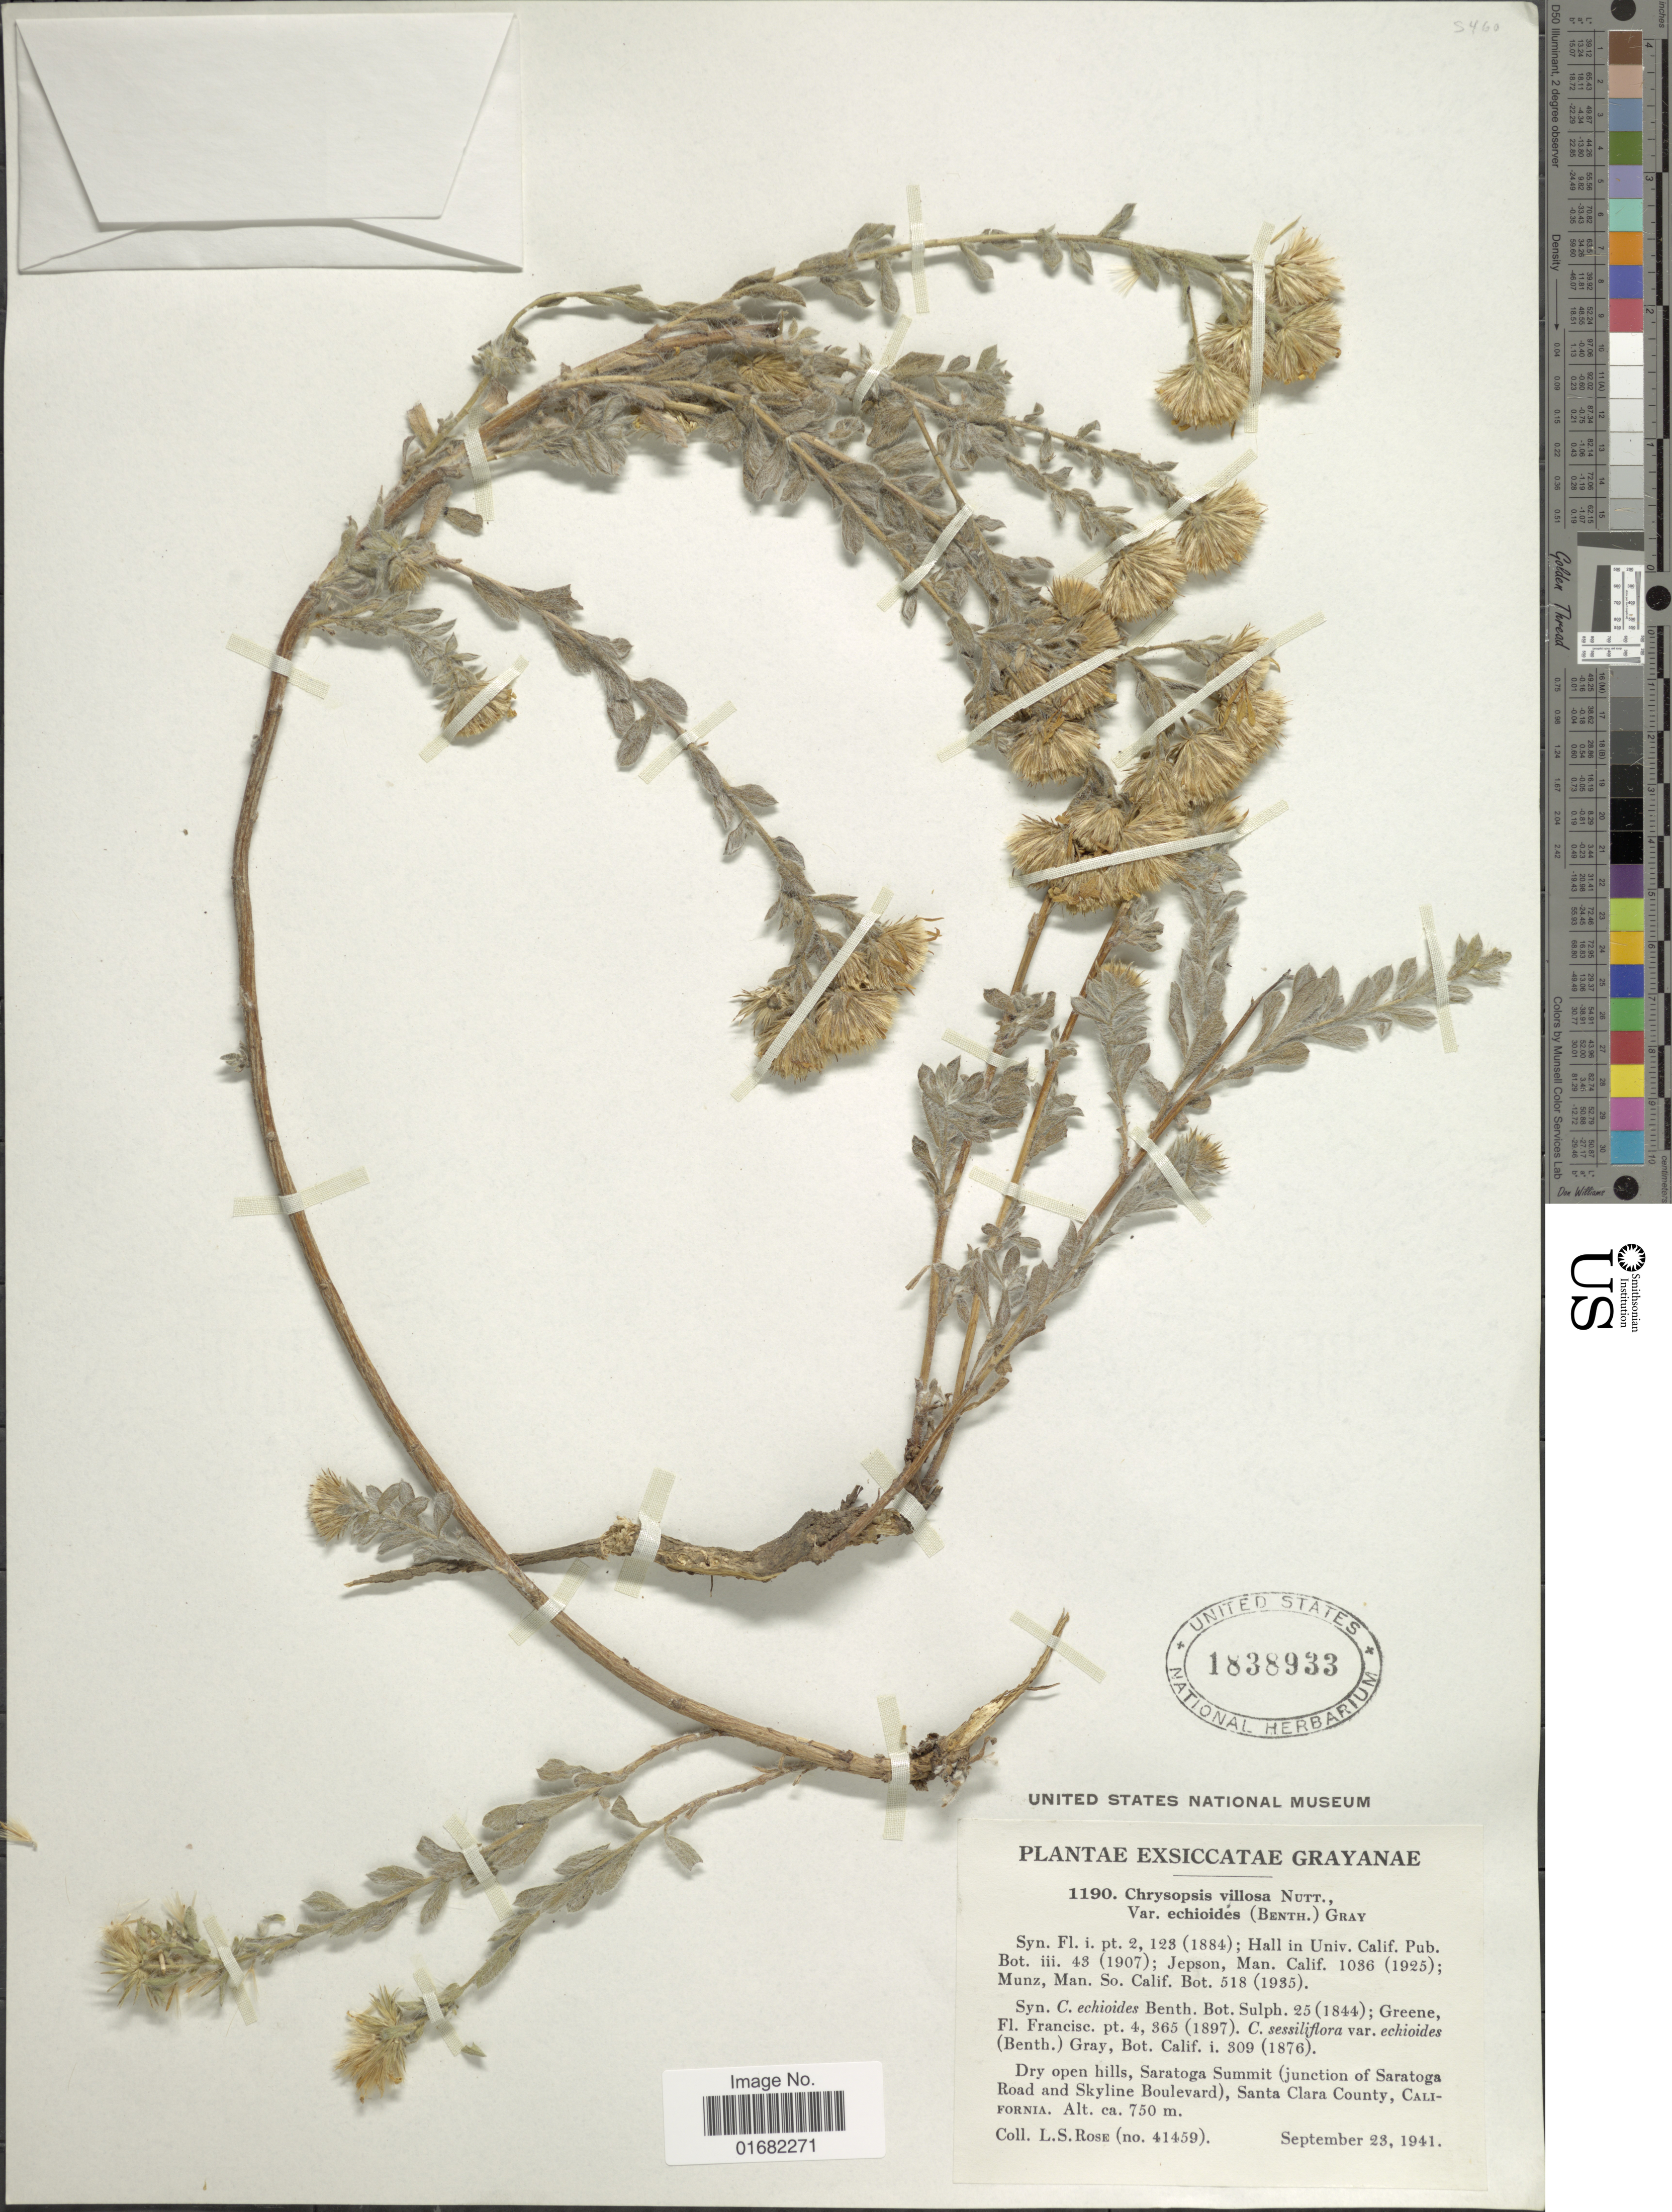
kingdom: Plantae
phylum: Tracheophyta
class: Magnoliopsida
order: Asterales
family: Asteraceae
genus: Heterotheca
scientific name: Heterotheca echioides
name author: (Benth.) Shinners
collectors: L. S. Rose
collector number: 41459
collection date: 1941-09-23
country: United States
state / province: California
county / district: Santa Clara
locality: Saratoga Summit (junction of Saratoga Road and Skyline Boulevard), Santa Clara County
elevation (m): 750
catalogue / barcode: US 1838933